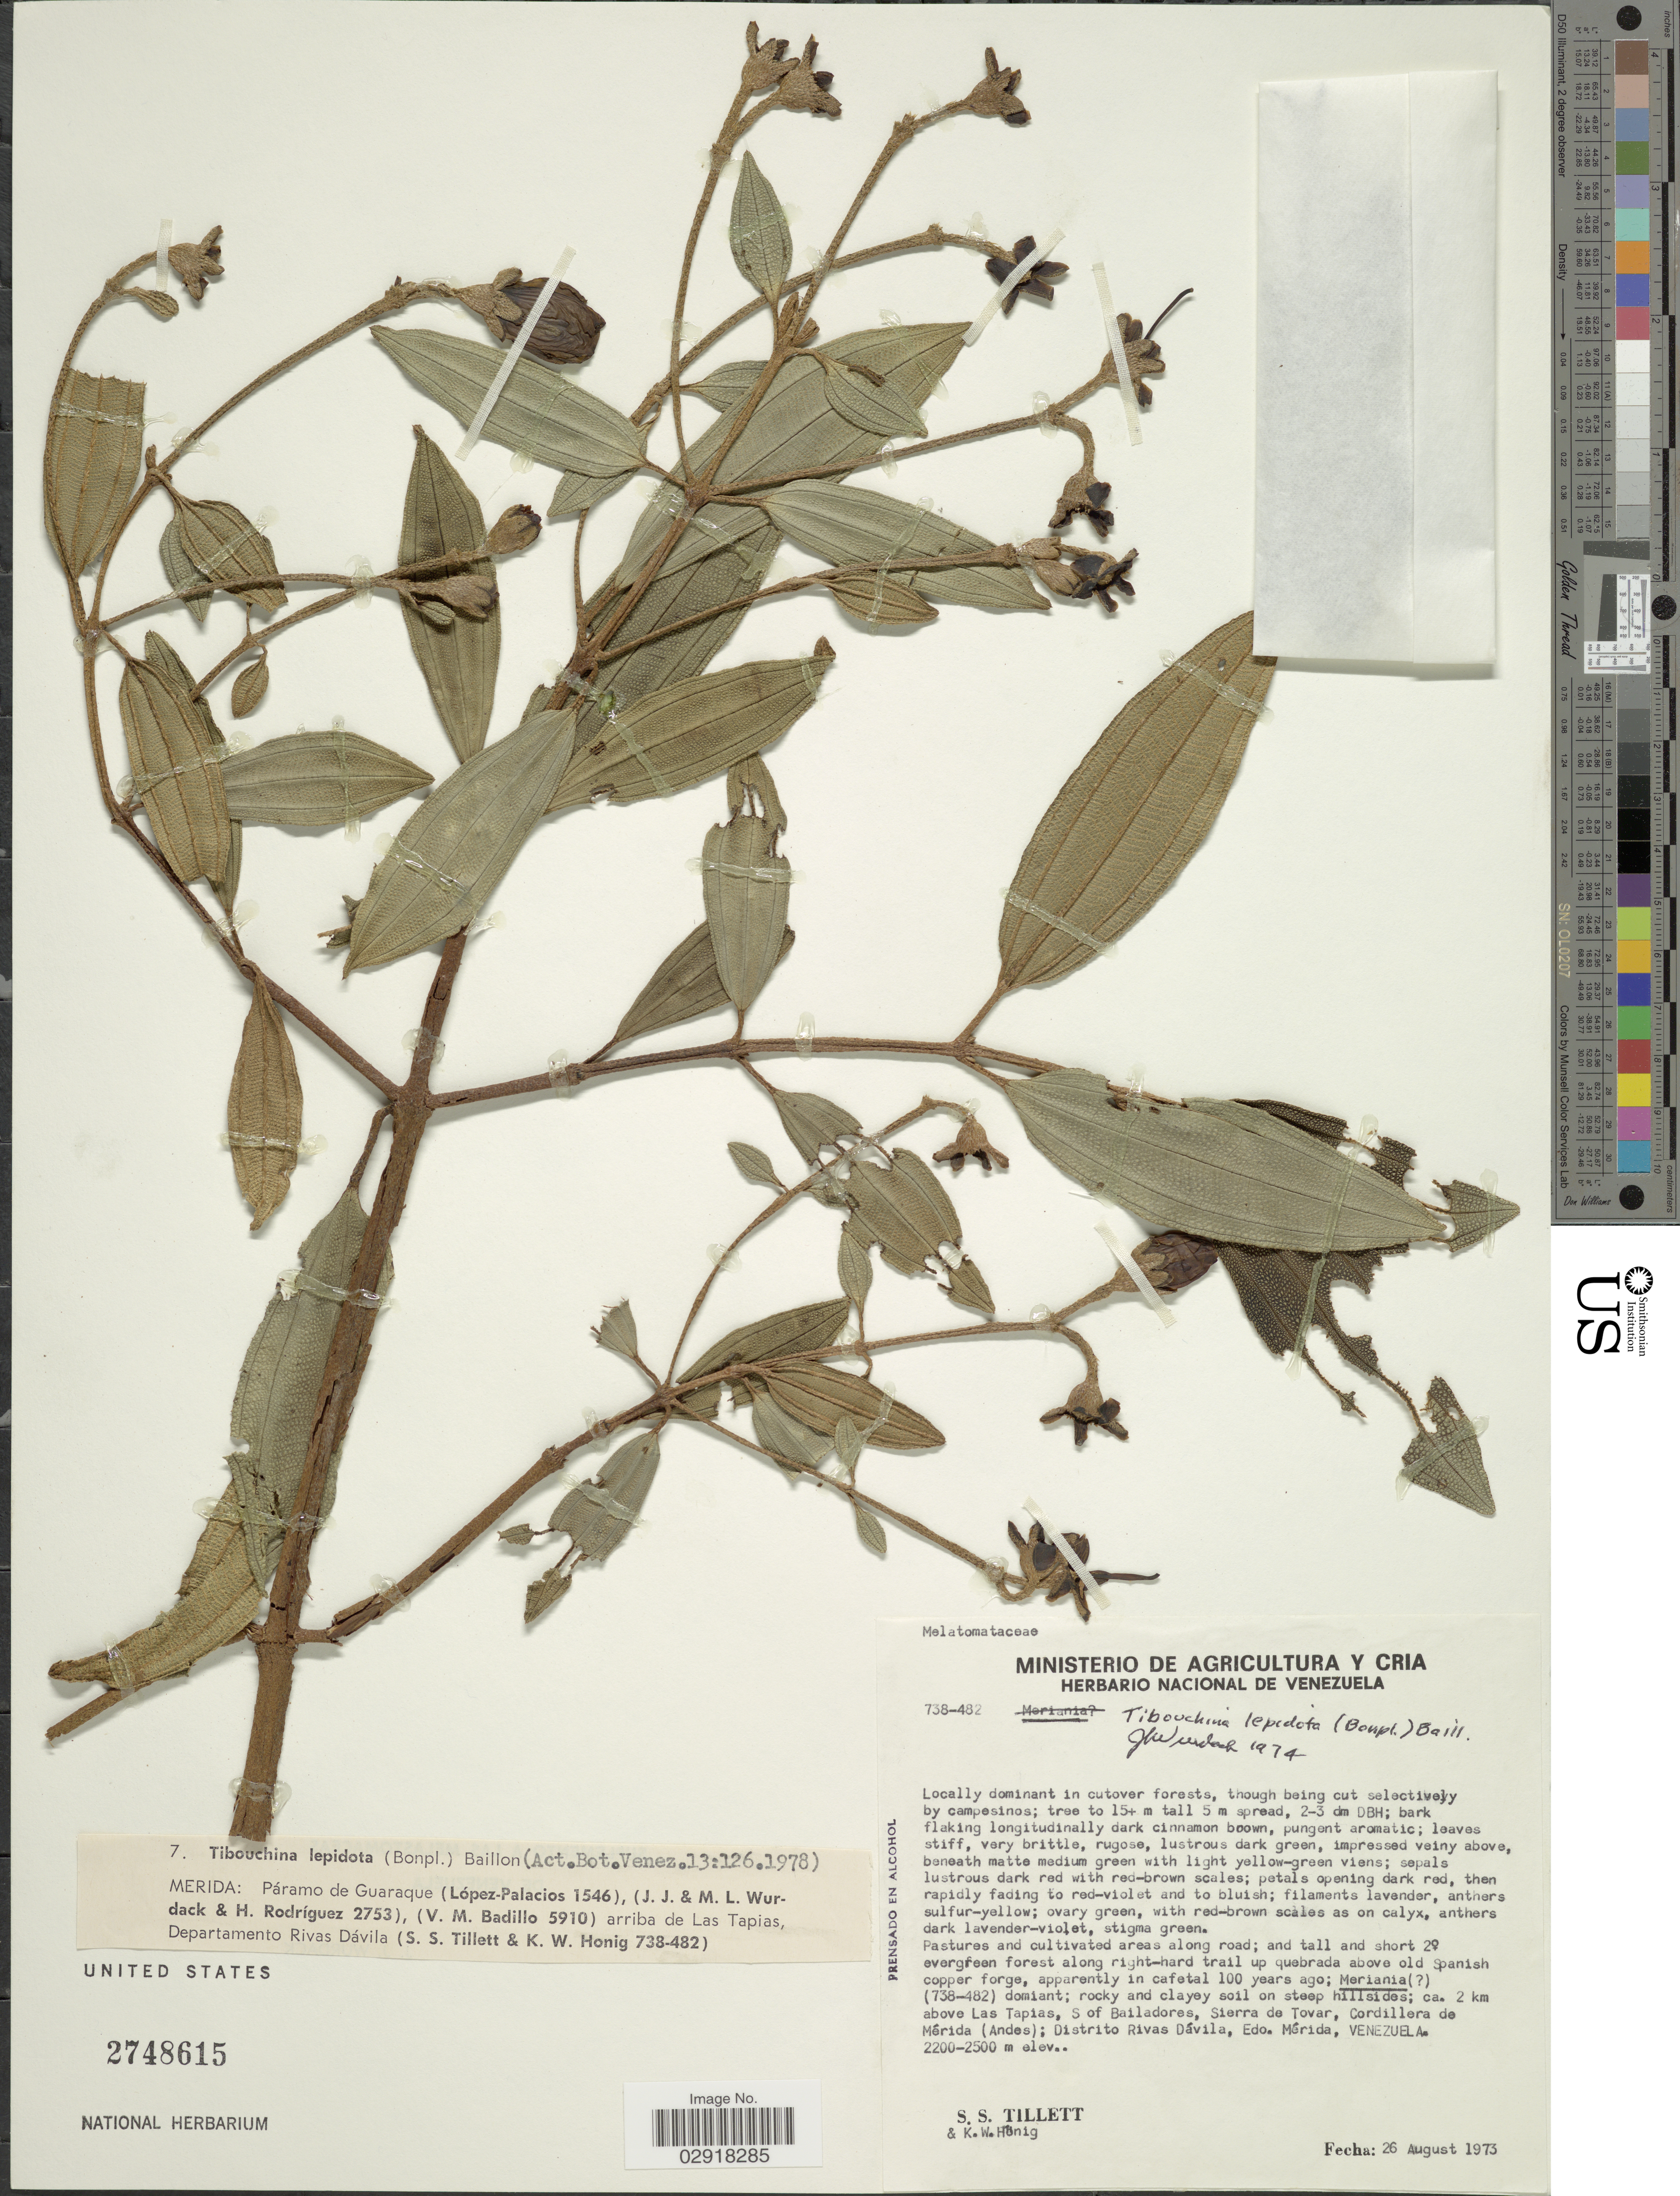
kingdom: Plantae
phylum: Tracheophyta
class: Magnoliopsida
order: Myrtales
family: Melastomataceae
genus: Andesanthus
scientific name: Andesanthus lepidotus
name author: (Humb. & Bonpl.) P.J.F. Guim. & Michelang.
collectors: S. S. Tillett & K. Hönig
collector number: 738-482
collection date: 1973-08-26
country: Venezuela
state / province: Mérida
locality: Ca. 2 km above Las Tapias, S of Bailadores, Sierra de Tovar, Cordillera de Mérida (Andes); Distrito Rivas Dávila.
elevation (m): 2200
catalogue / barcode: US 2748615